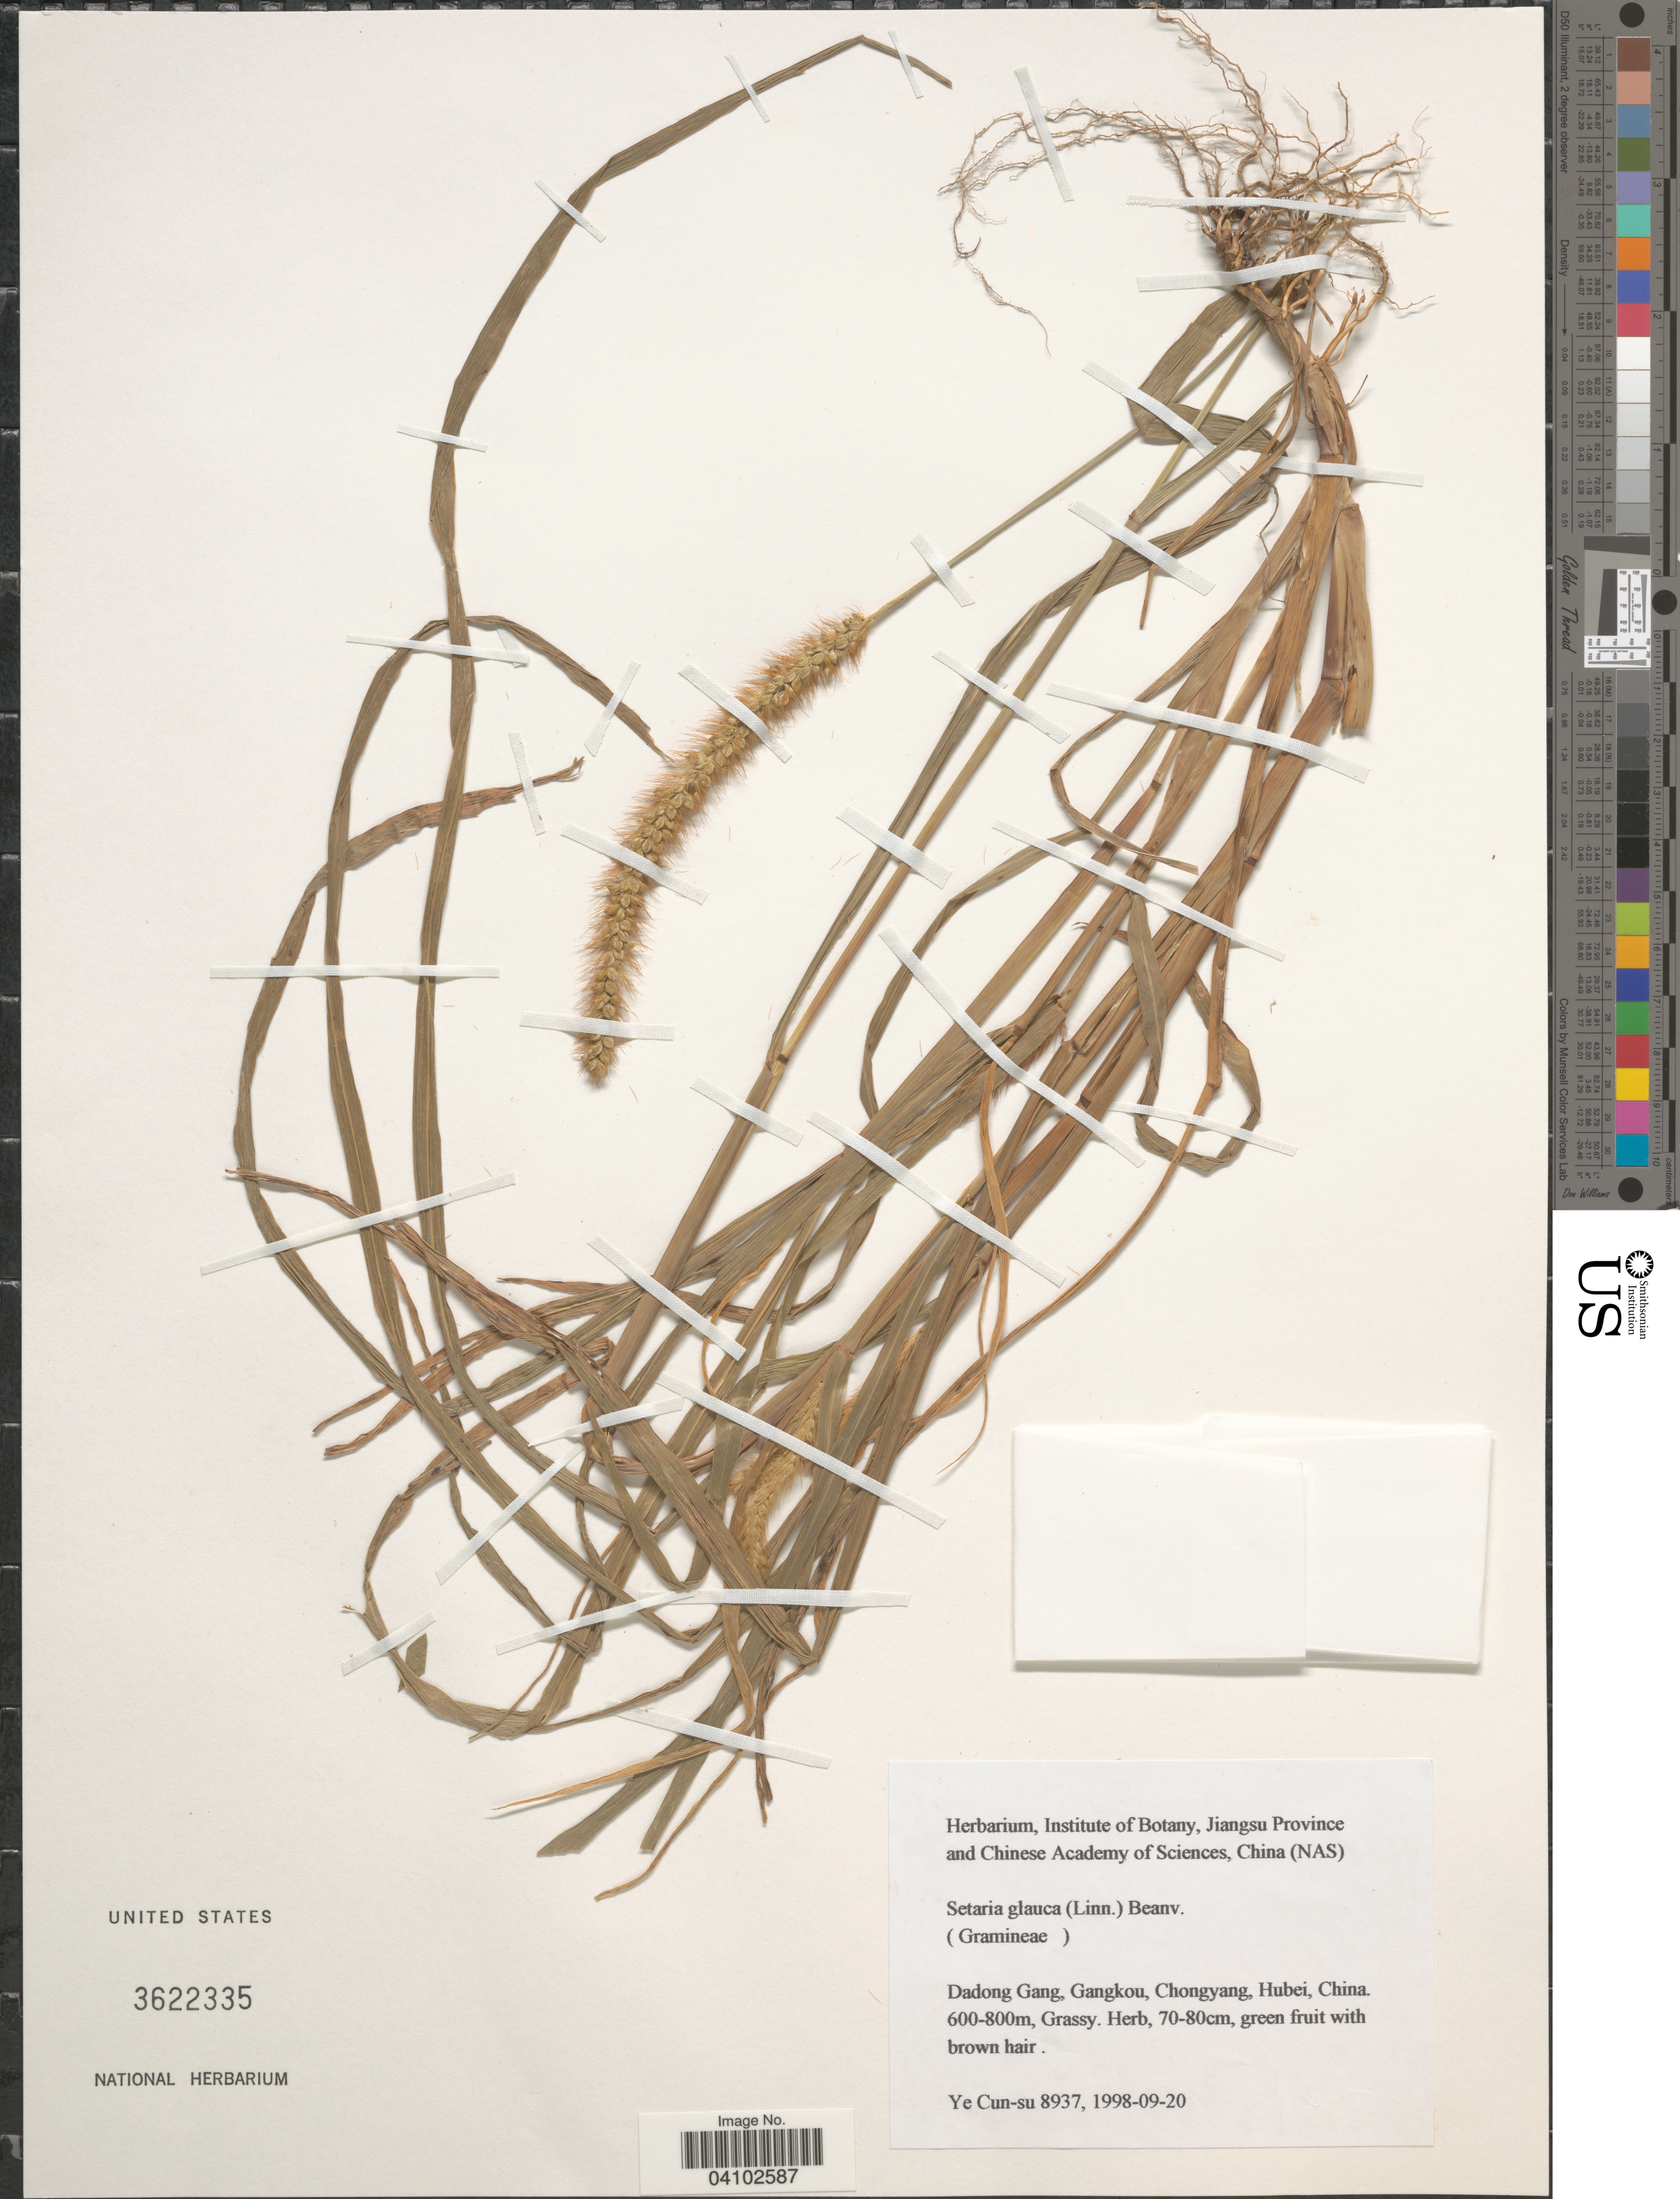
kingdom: Plantae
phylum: Tracheophyta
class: Liliopsida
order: Poales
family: Poaceae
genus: Cenchrus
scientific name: Cenchrus americanus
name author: (L.) Morrone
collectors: Ye Cun-su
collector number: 8937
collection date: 1998-09-20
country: China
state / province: Hubei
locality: Dadong Gang, Gangkou, Chongyang.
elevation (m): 600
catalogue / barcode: US 3622335